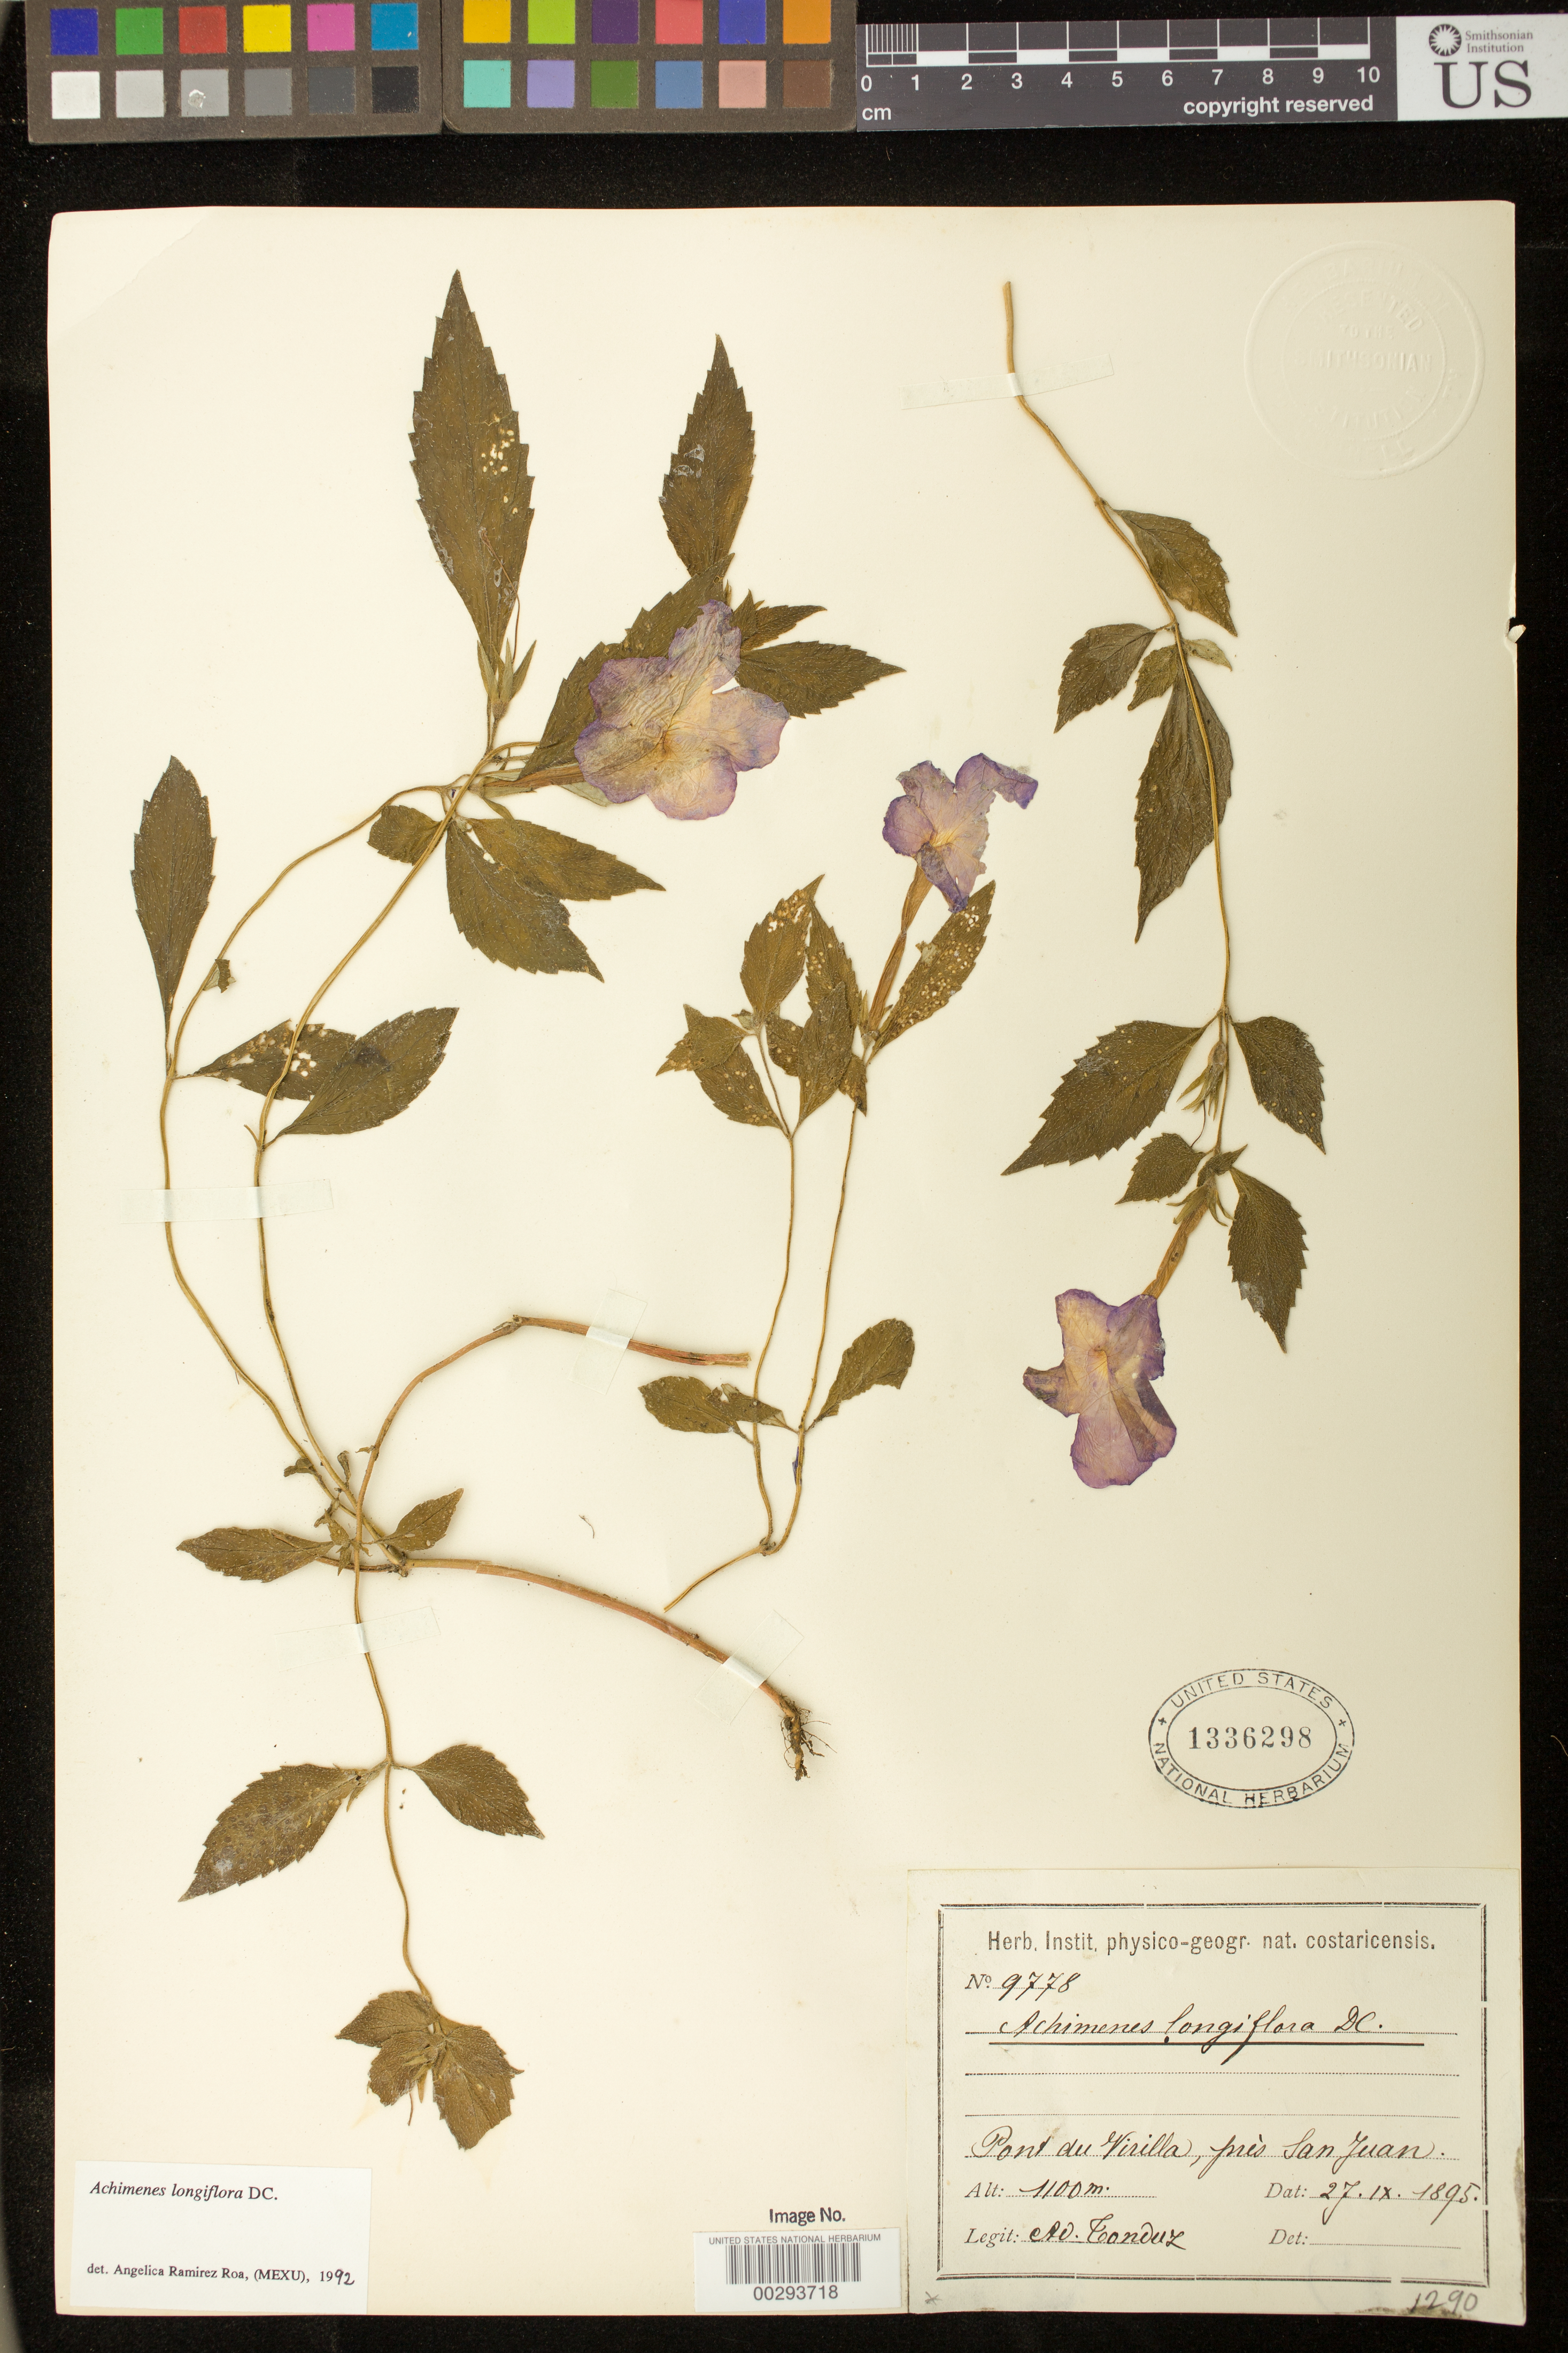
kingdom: Plantae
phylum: Tracheophyta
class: Magnoliopsida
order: Lamiales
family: Gesneriaceae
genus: Achimenes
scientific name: Achimenes longiflora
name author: DC.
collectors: A. Tonduz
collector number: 9778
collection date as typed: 27 Sep 1895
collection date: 1895-09-27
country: Costa Rica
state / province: San José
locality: Pont du Girilla, near San Juan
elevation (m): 1100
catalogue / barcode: US 1336298